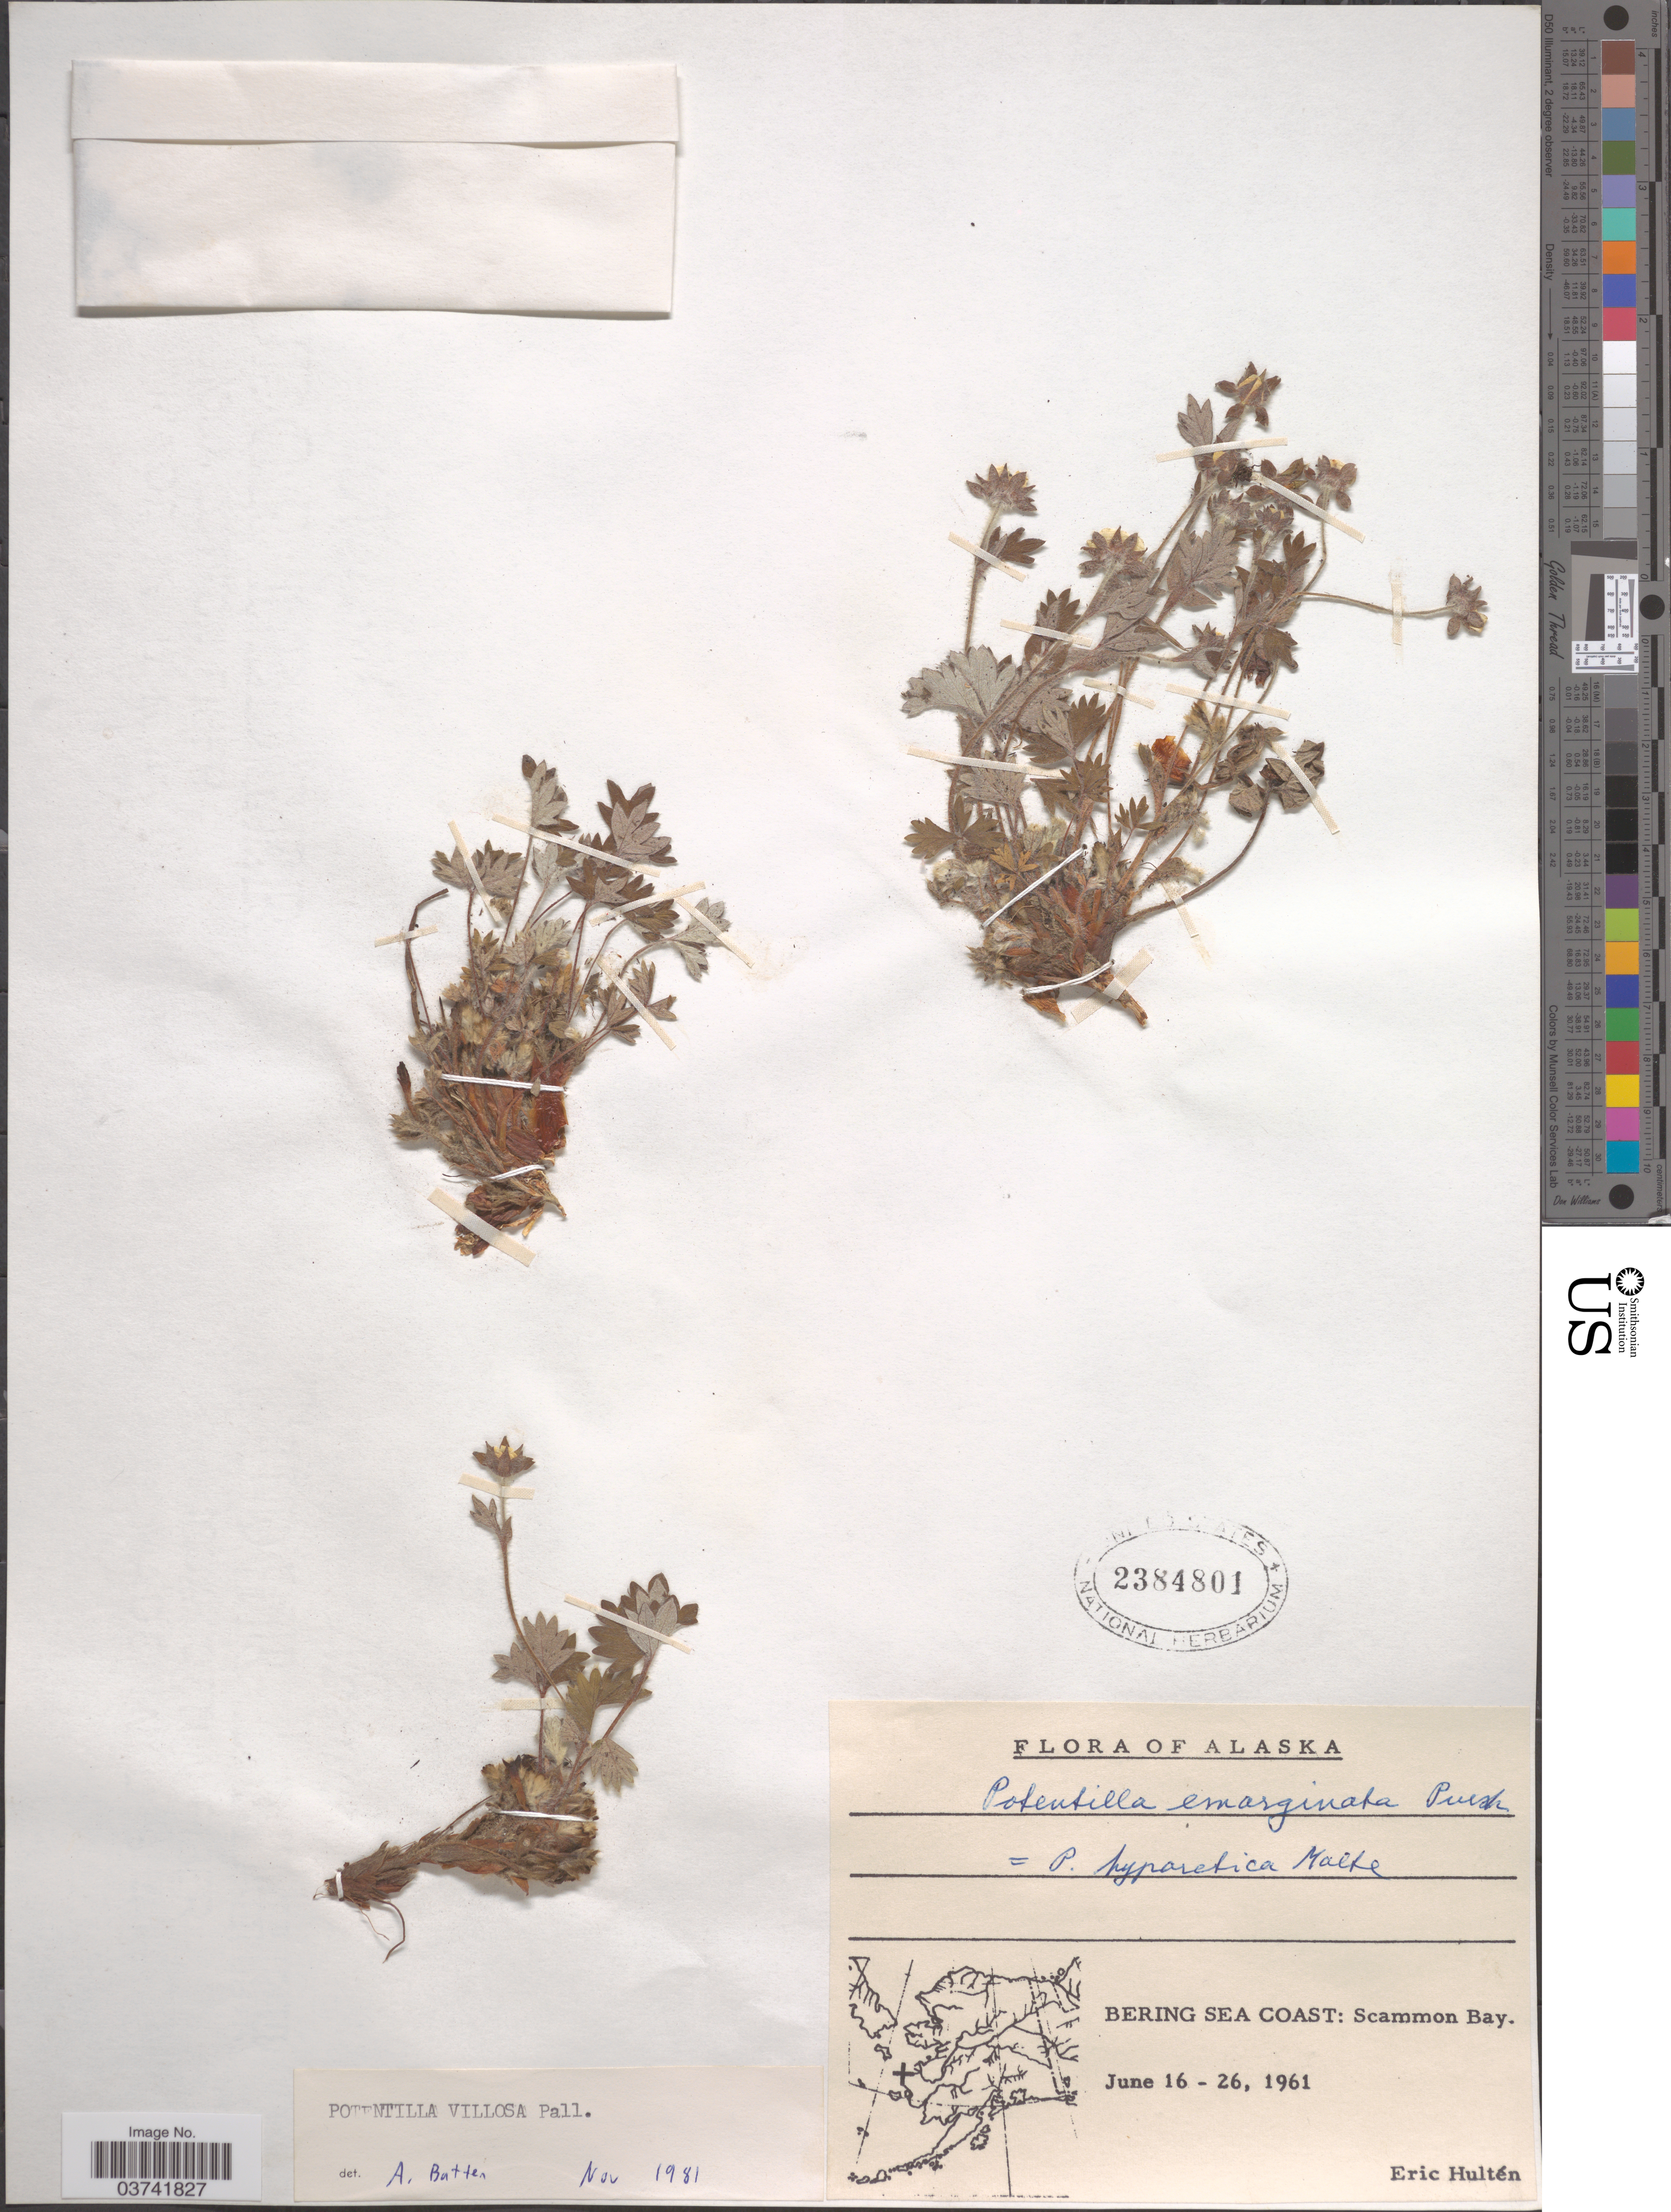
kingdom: Plantae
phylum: Tracheophyta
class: Magnoliopsida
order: Rosales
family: Rosaceae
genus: Potentilla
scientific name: Potentilla villosa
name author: Pall. ex Pursh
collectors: E. G. Hultén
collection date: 1961-06-16/1961-06-26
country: United States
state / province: Alaska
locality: Bering Sea Coast: Scammon Bay.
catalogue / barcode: US 2384801